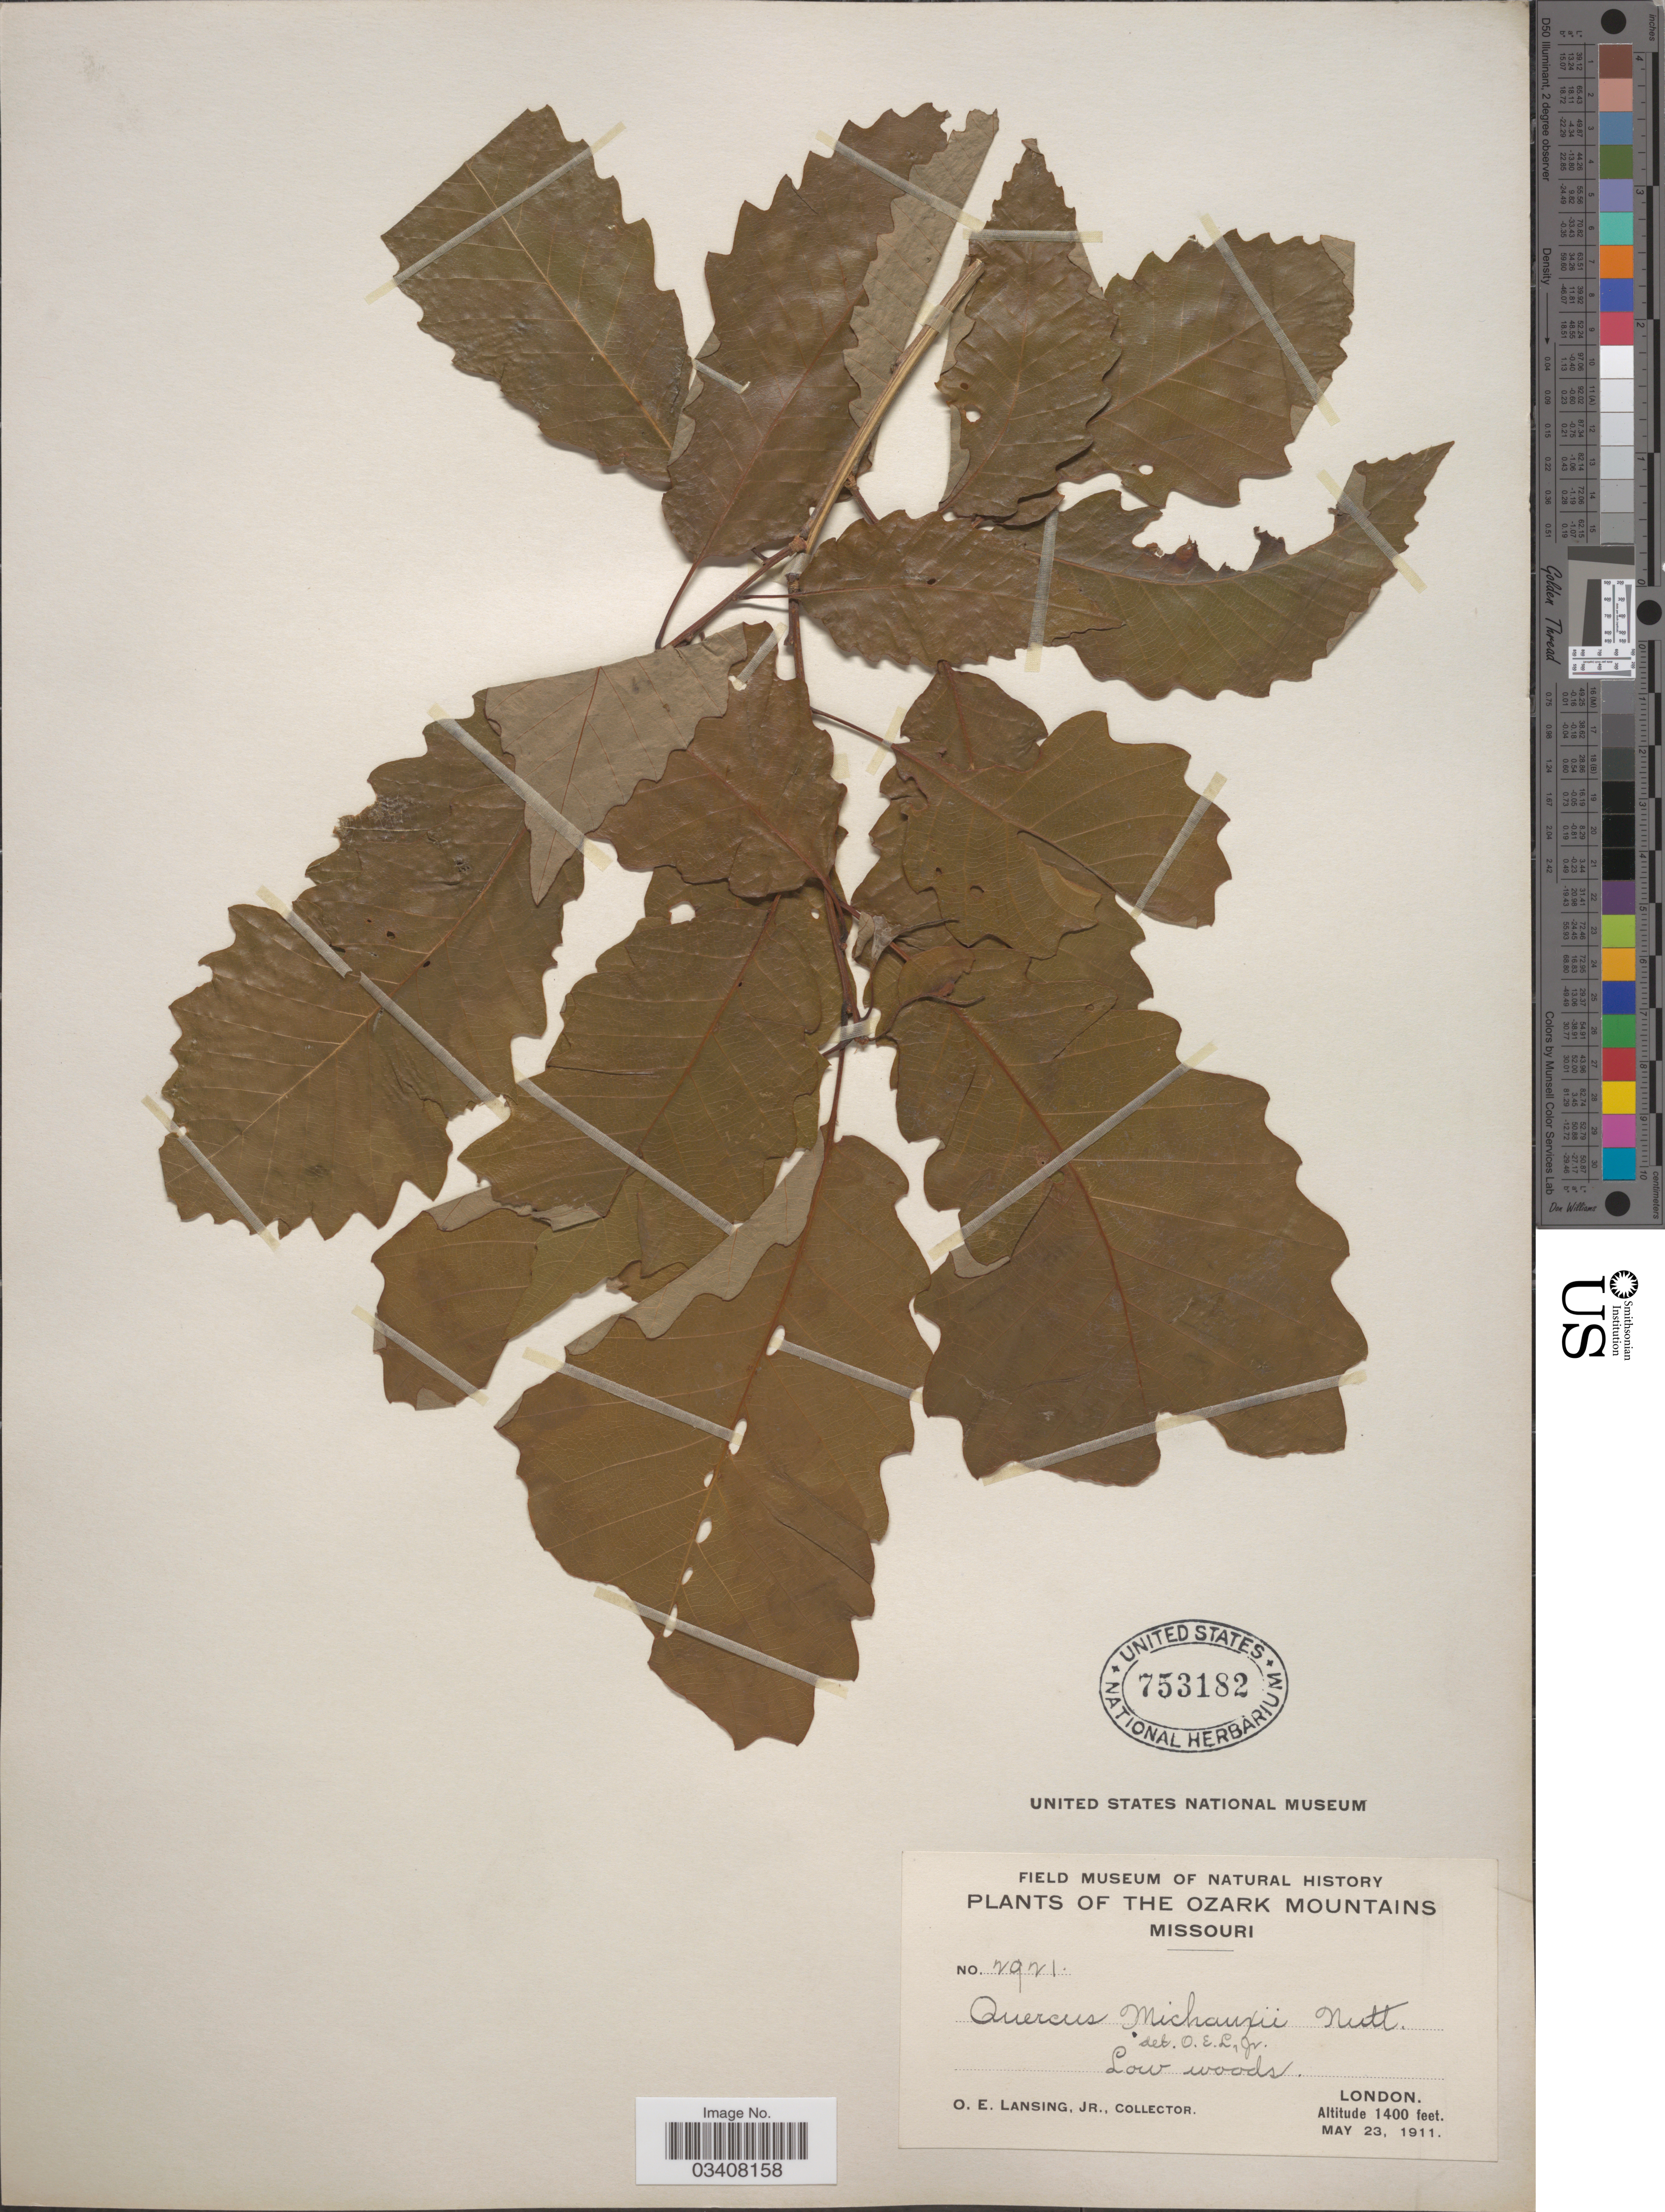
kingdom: Plantae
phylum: Tracheophyta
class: Magnoliopsida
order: Fagales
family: Fagaceae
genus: Quercus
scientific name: Quercus prinus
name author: L.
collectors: O. Lansing Jr.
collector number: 2921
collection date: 1911-05-23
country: United States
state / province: Missouri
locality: Ozark Mountains. London.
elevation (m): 427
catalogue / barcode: US 753182